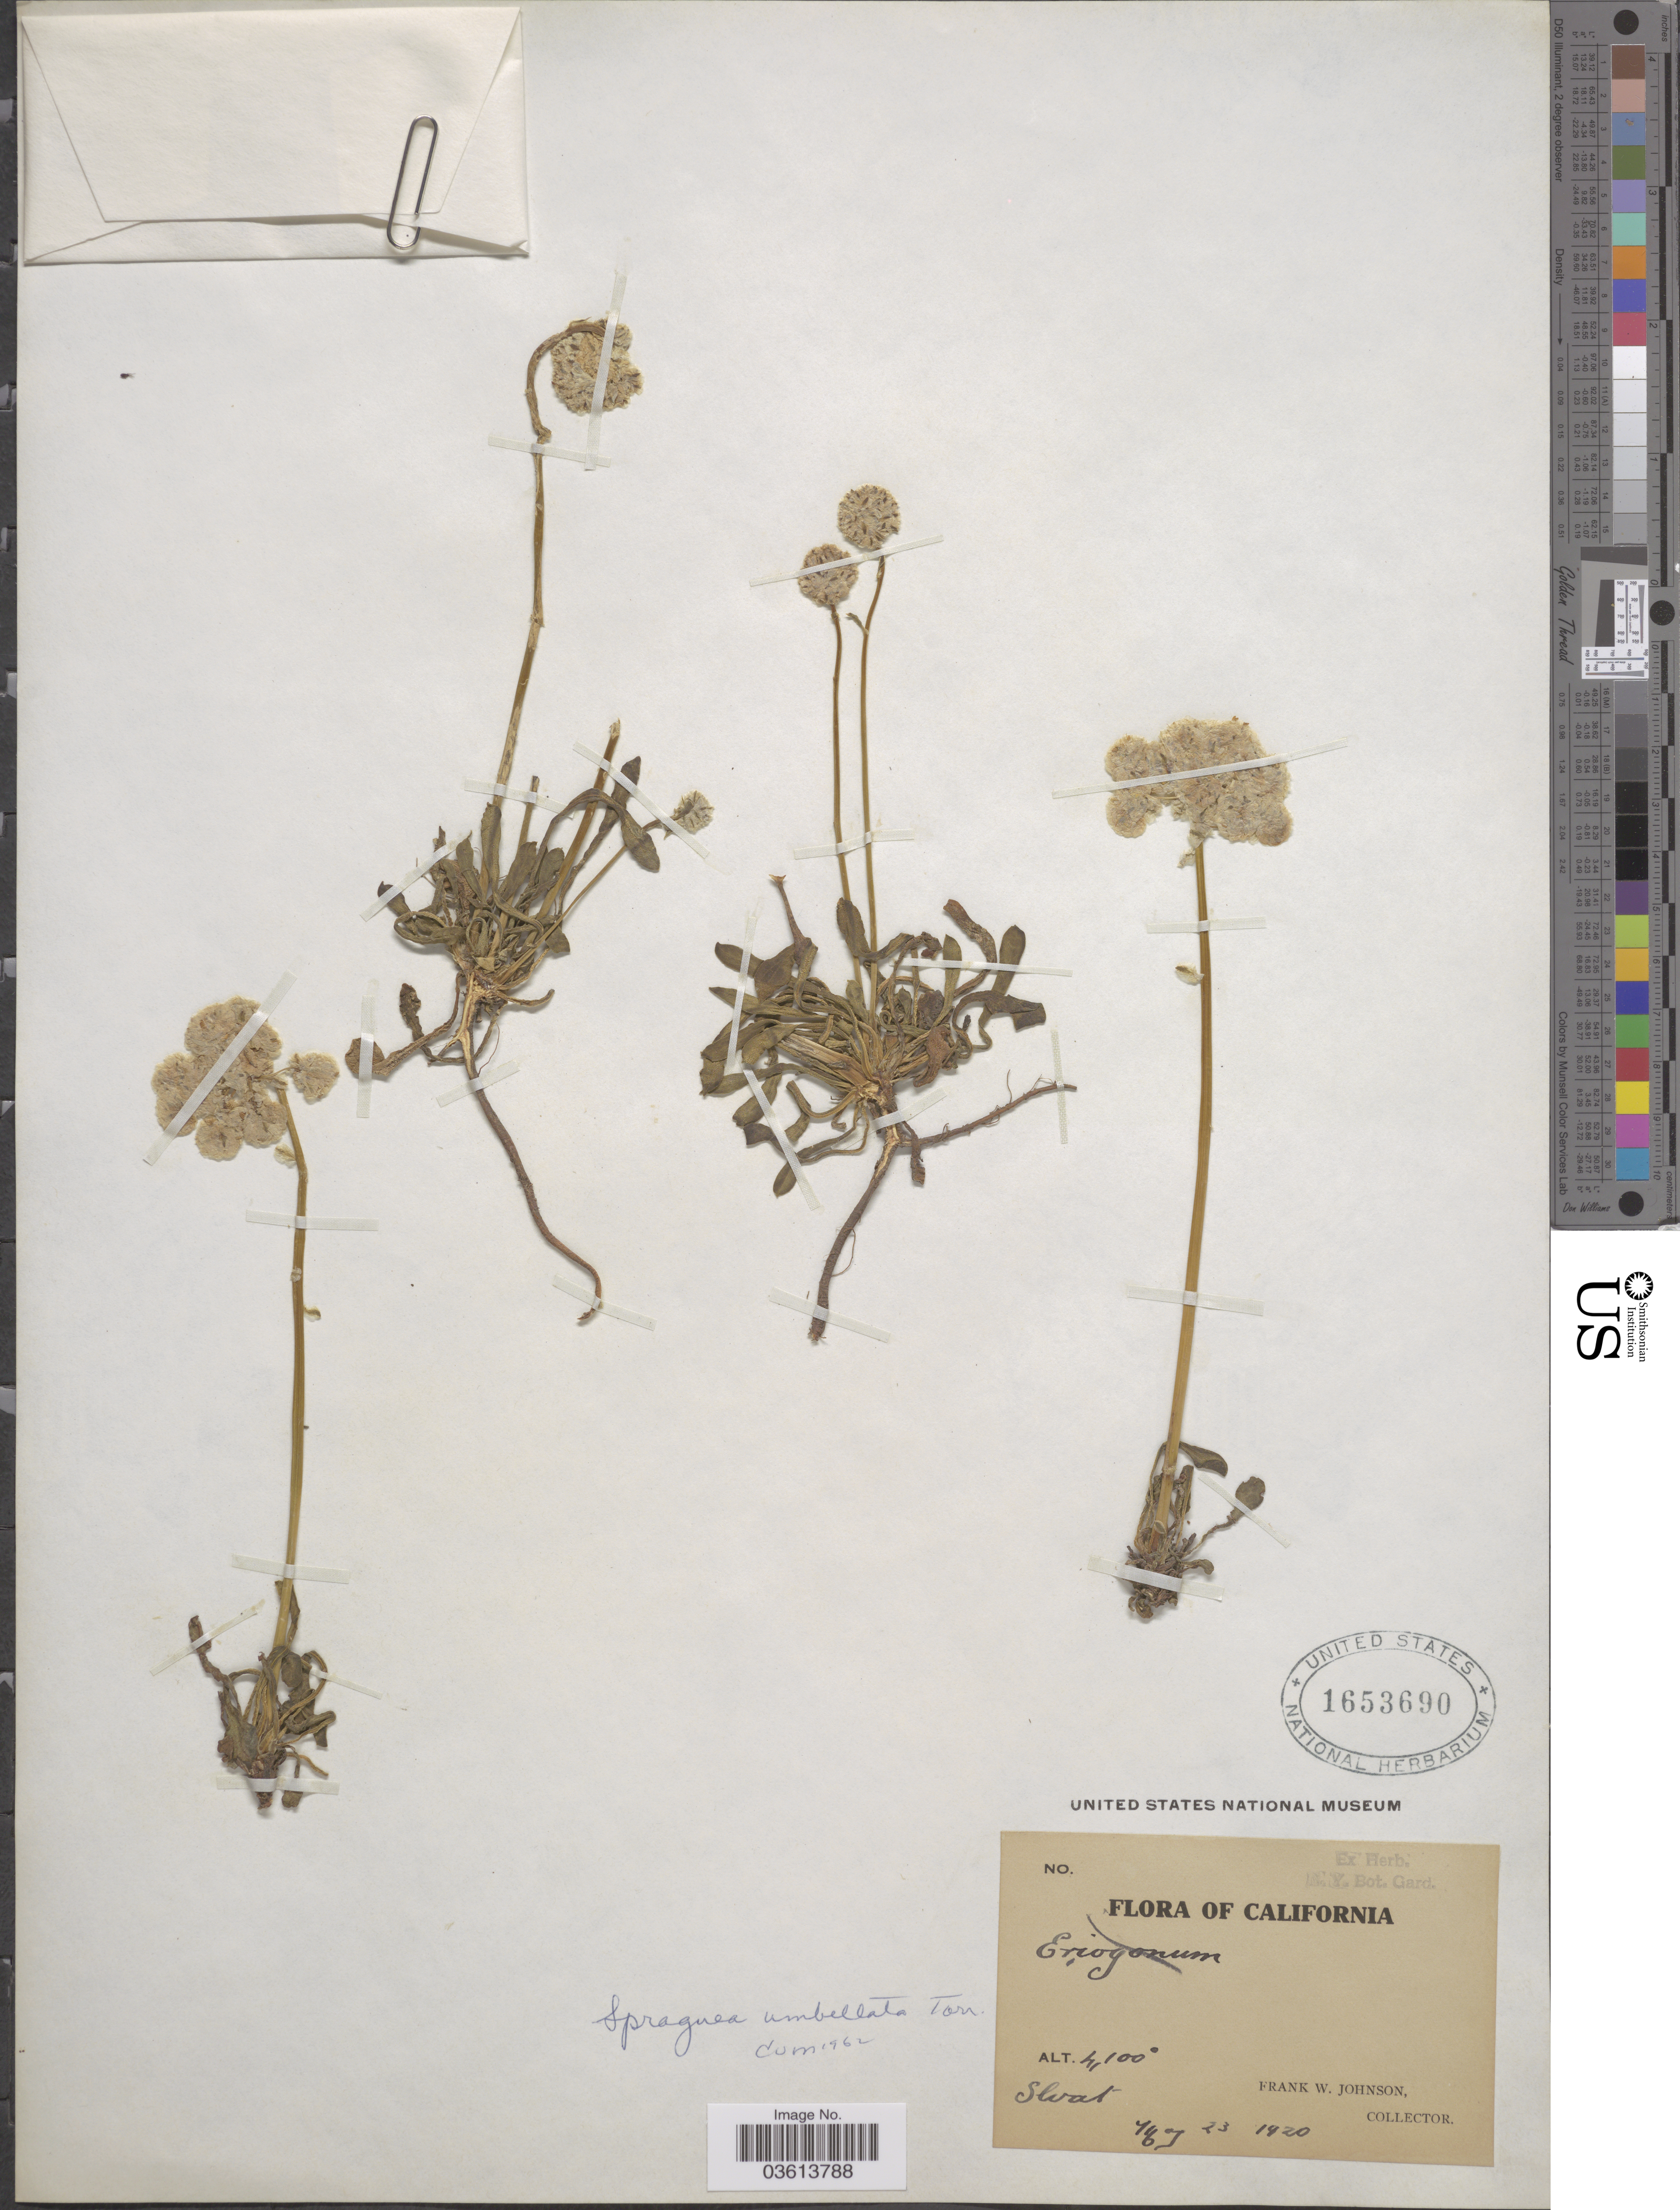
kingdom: Plantae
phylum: Tracheophyta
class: Magnoliopsida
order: Caryophyllales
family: Montiaceae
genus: Calyptridium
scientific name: Calyptridium umbellatum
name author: (Torr.) Greene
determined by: Strong, Mark T., (BOT), Smithsonian Institution - National Museum of Natural History (UNITED STATES)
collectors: F. W. Johnson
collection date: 1920-05-23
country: United States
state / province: California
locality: Sloat.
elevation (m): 1250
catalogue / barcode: US 1653690